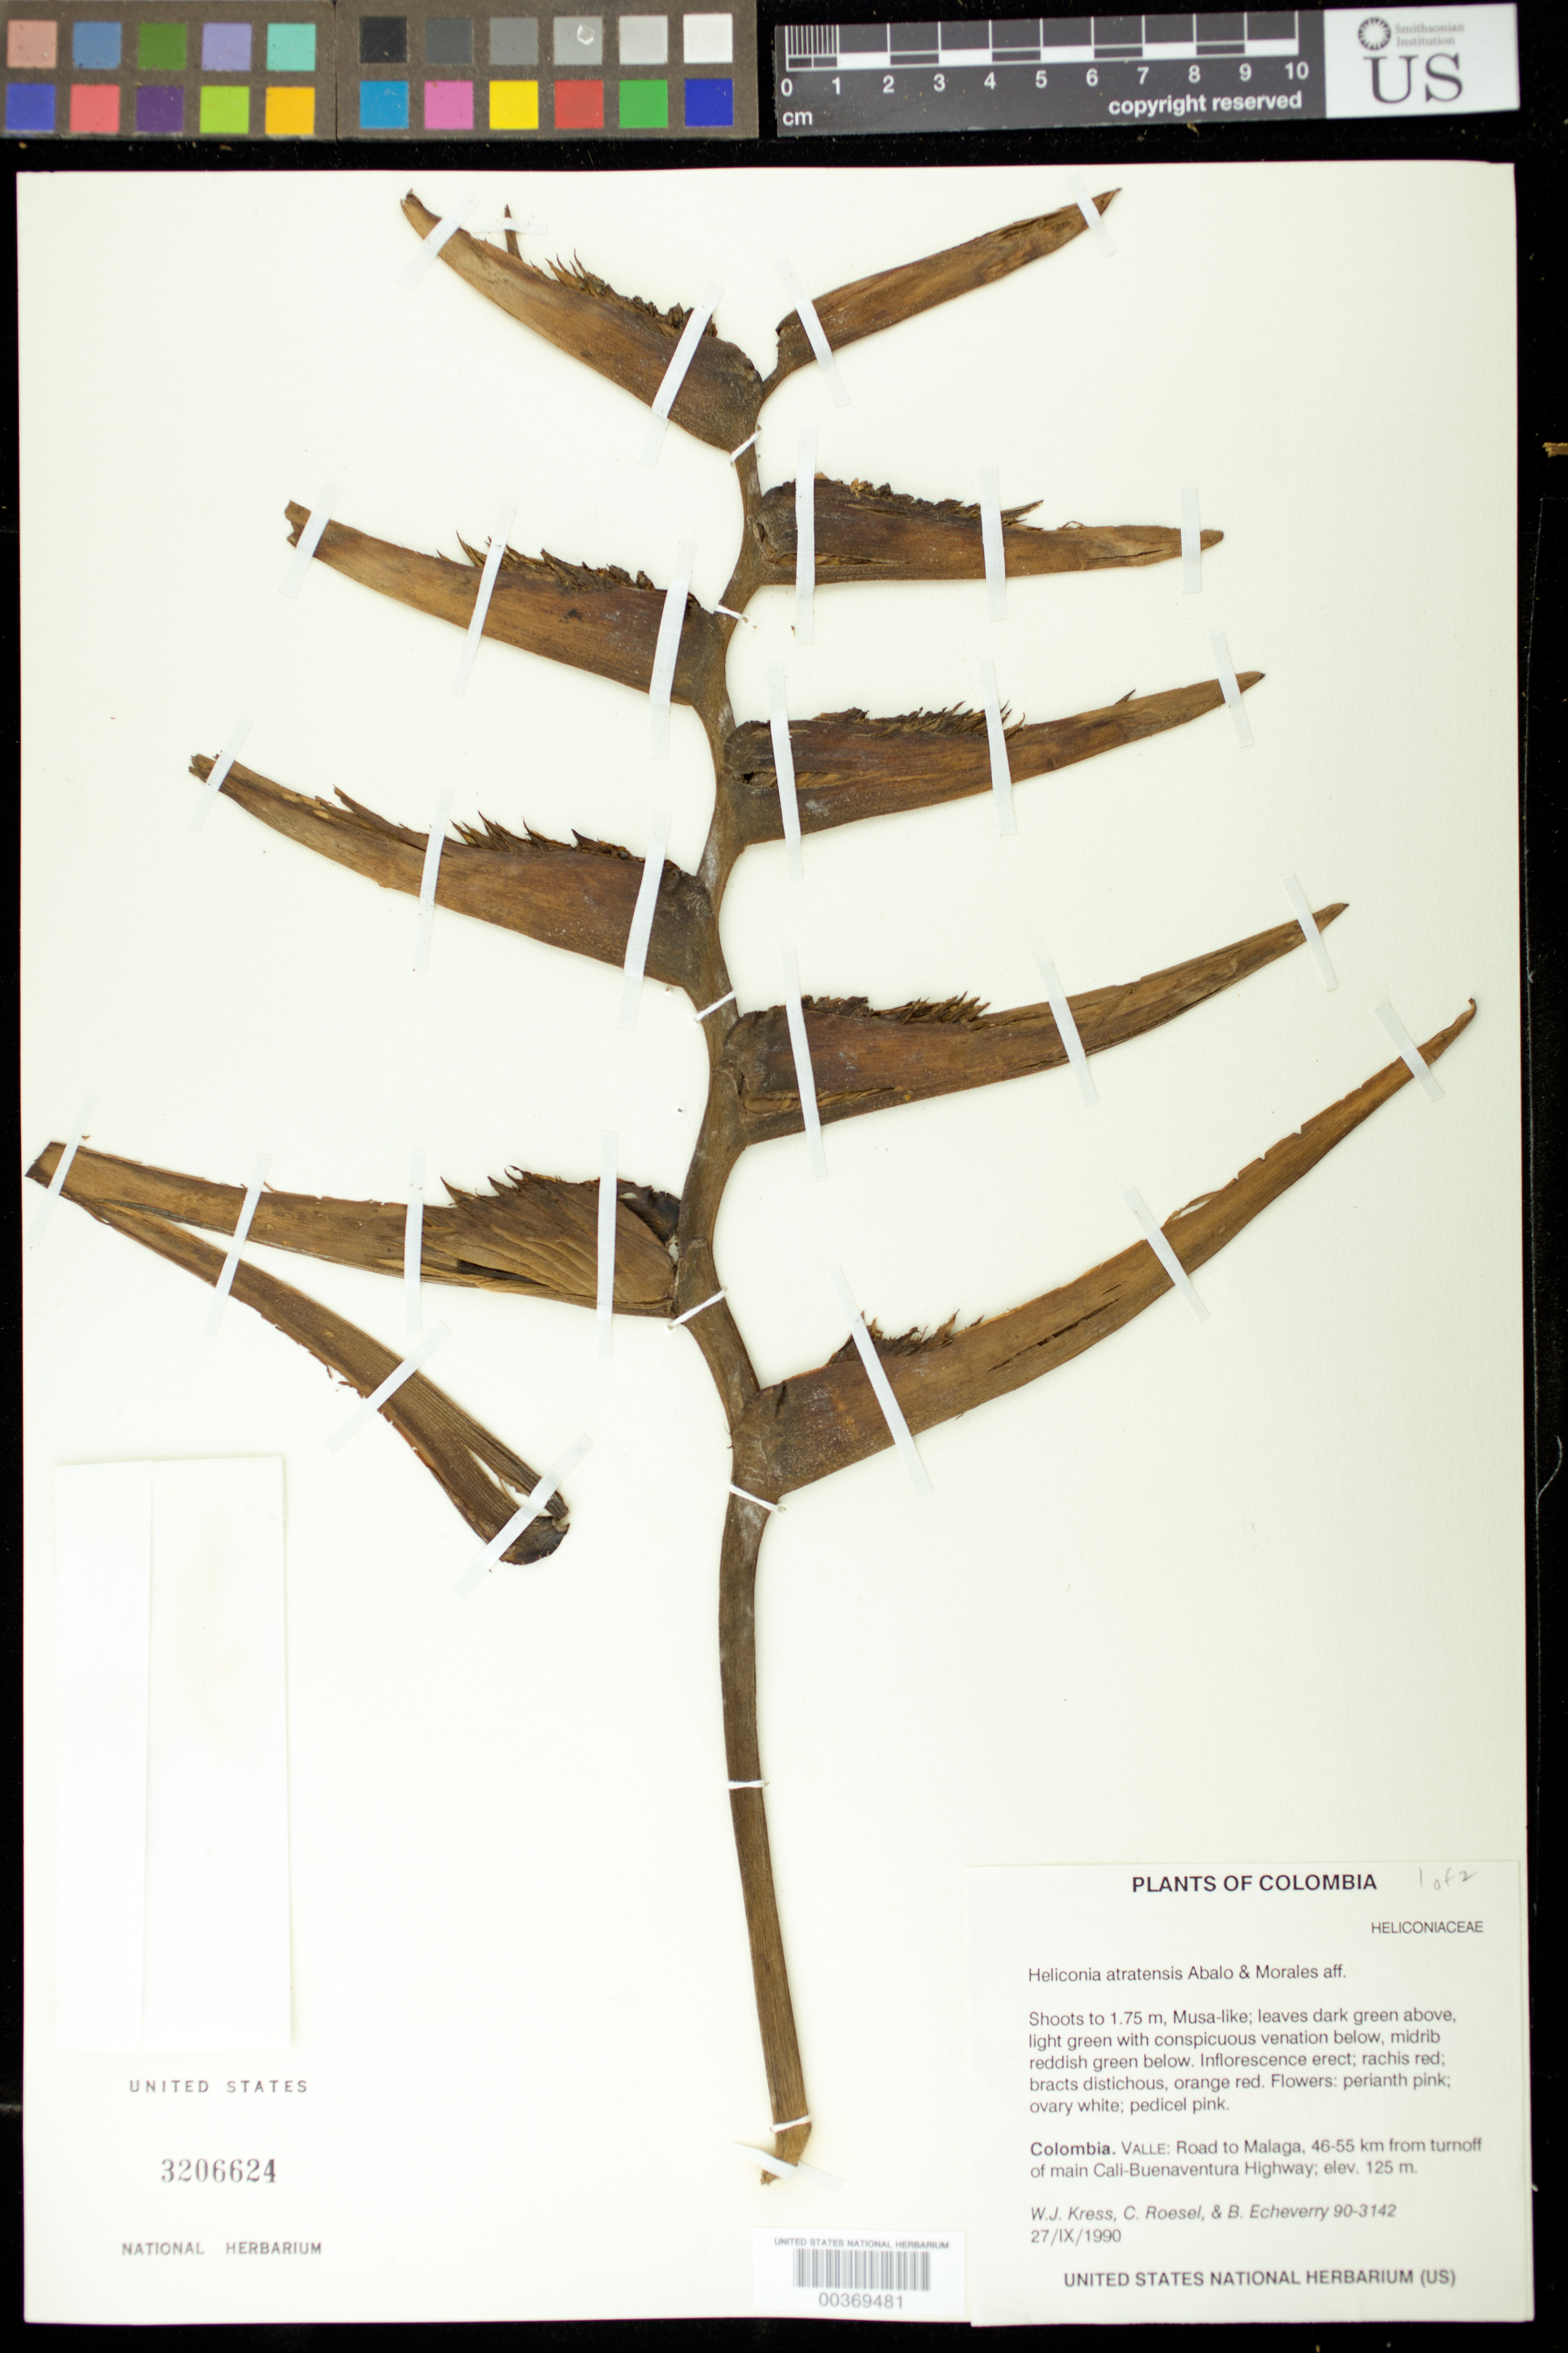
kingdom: Plantae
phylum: Tracheophyta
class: Liliopsida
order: Zingiberales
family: Heliconiaceae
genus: Heliconia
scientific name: Heliconia atratensis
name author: Abalo & G. Morales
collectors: W. J. Kress, C. S. Roesel & B. Echeverry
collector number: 90-3142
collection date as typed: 27 Sep 1990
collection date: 1990-09-27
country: Colombia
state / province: Valle del Cauca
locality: Valle: road to Malaga, 46-55 km from turnoff of main Cali-Buena Ventura Hwy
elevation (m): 125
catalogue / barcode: US 3206624